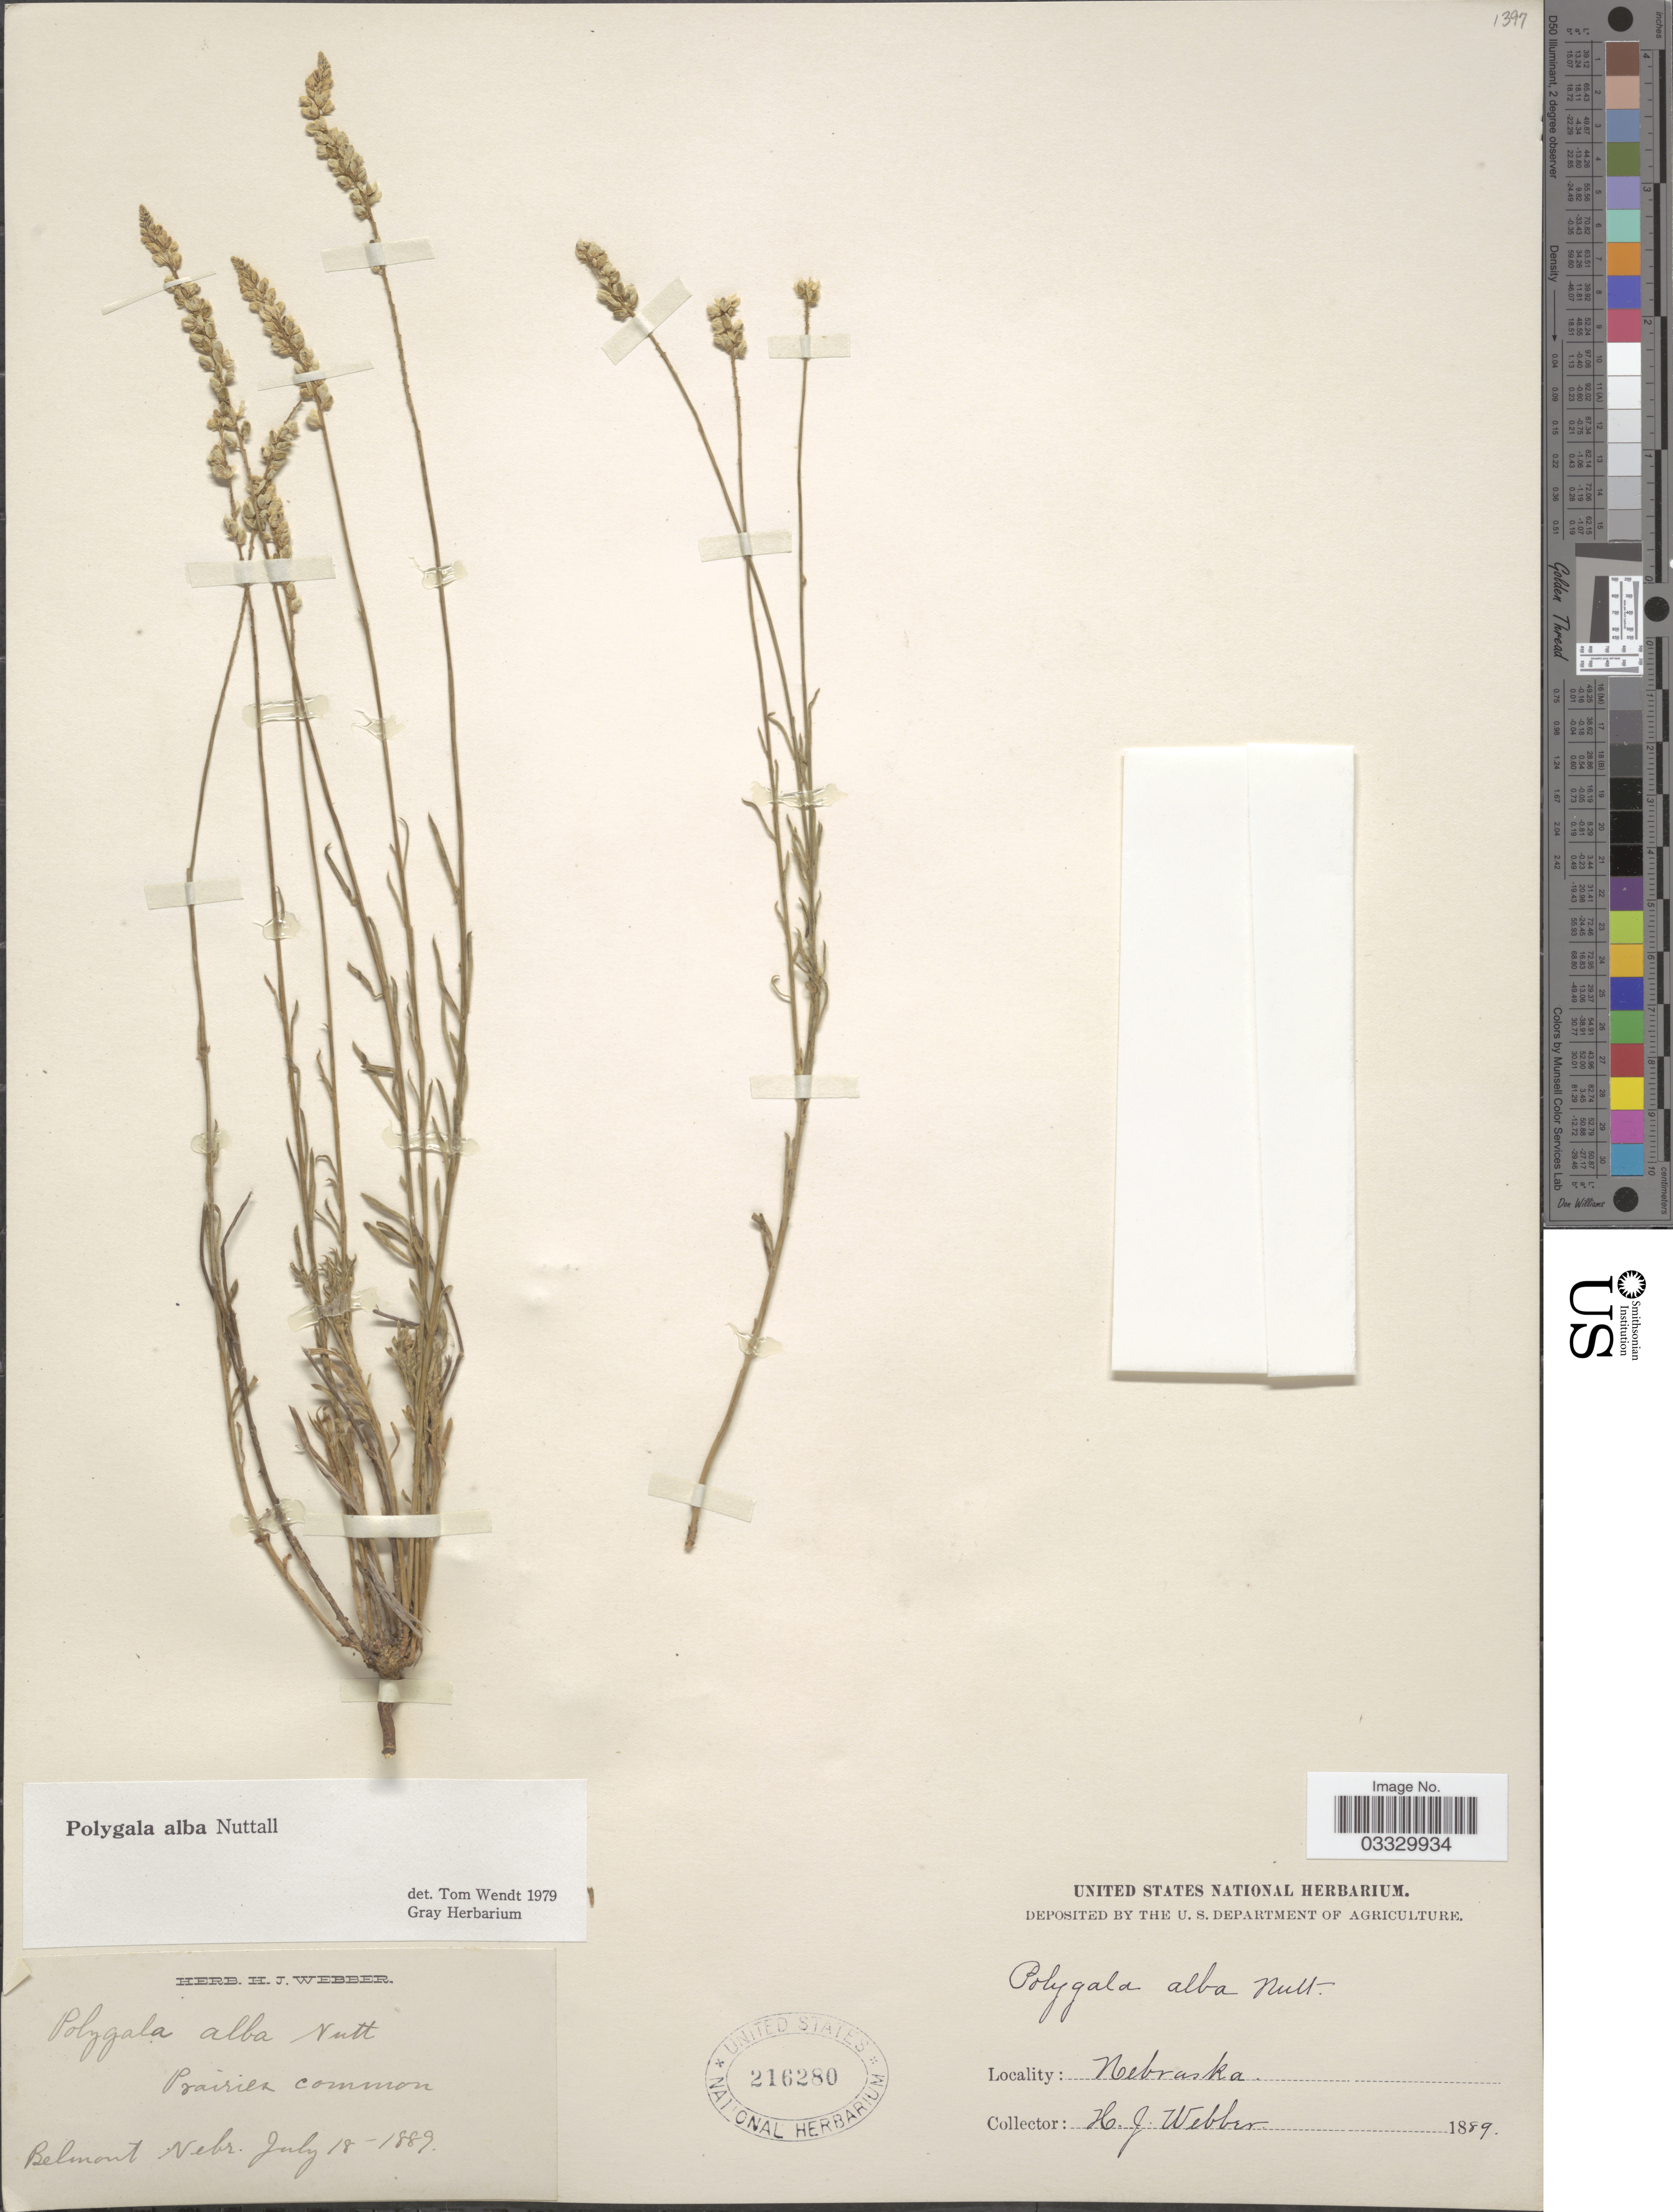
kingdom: Plantae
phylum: Tracheophyta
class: Magnoliopsida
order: Fabales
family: Polygalaceae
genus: Polygala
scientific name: Polygala alba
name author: Nutt.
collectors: H. Webber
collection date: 1889-07-18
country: United States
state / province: Nebraska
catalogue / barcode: US 216280